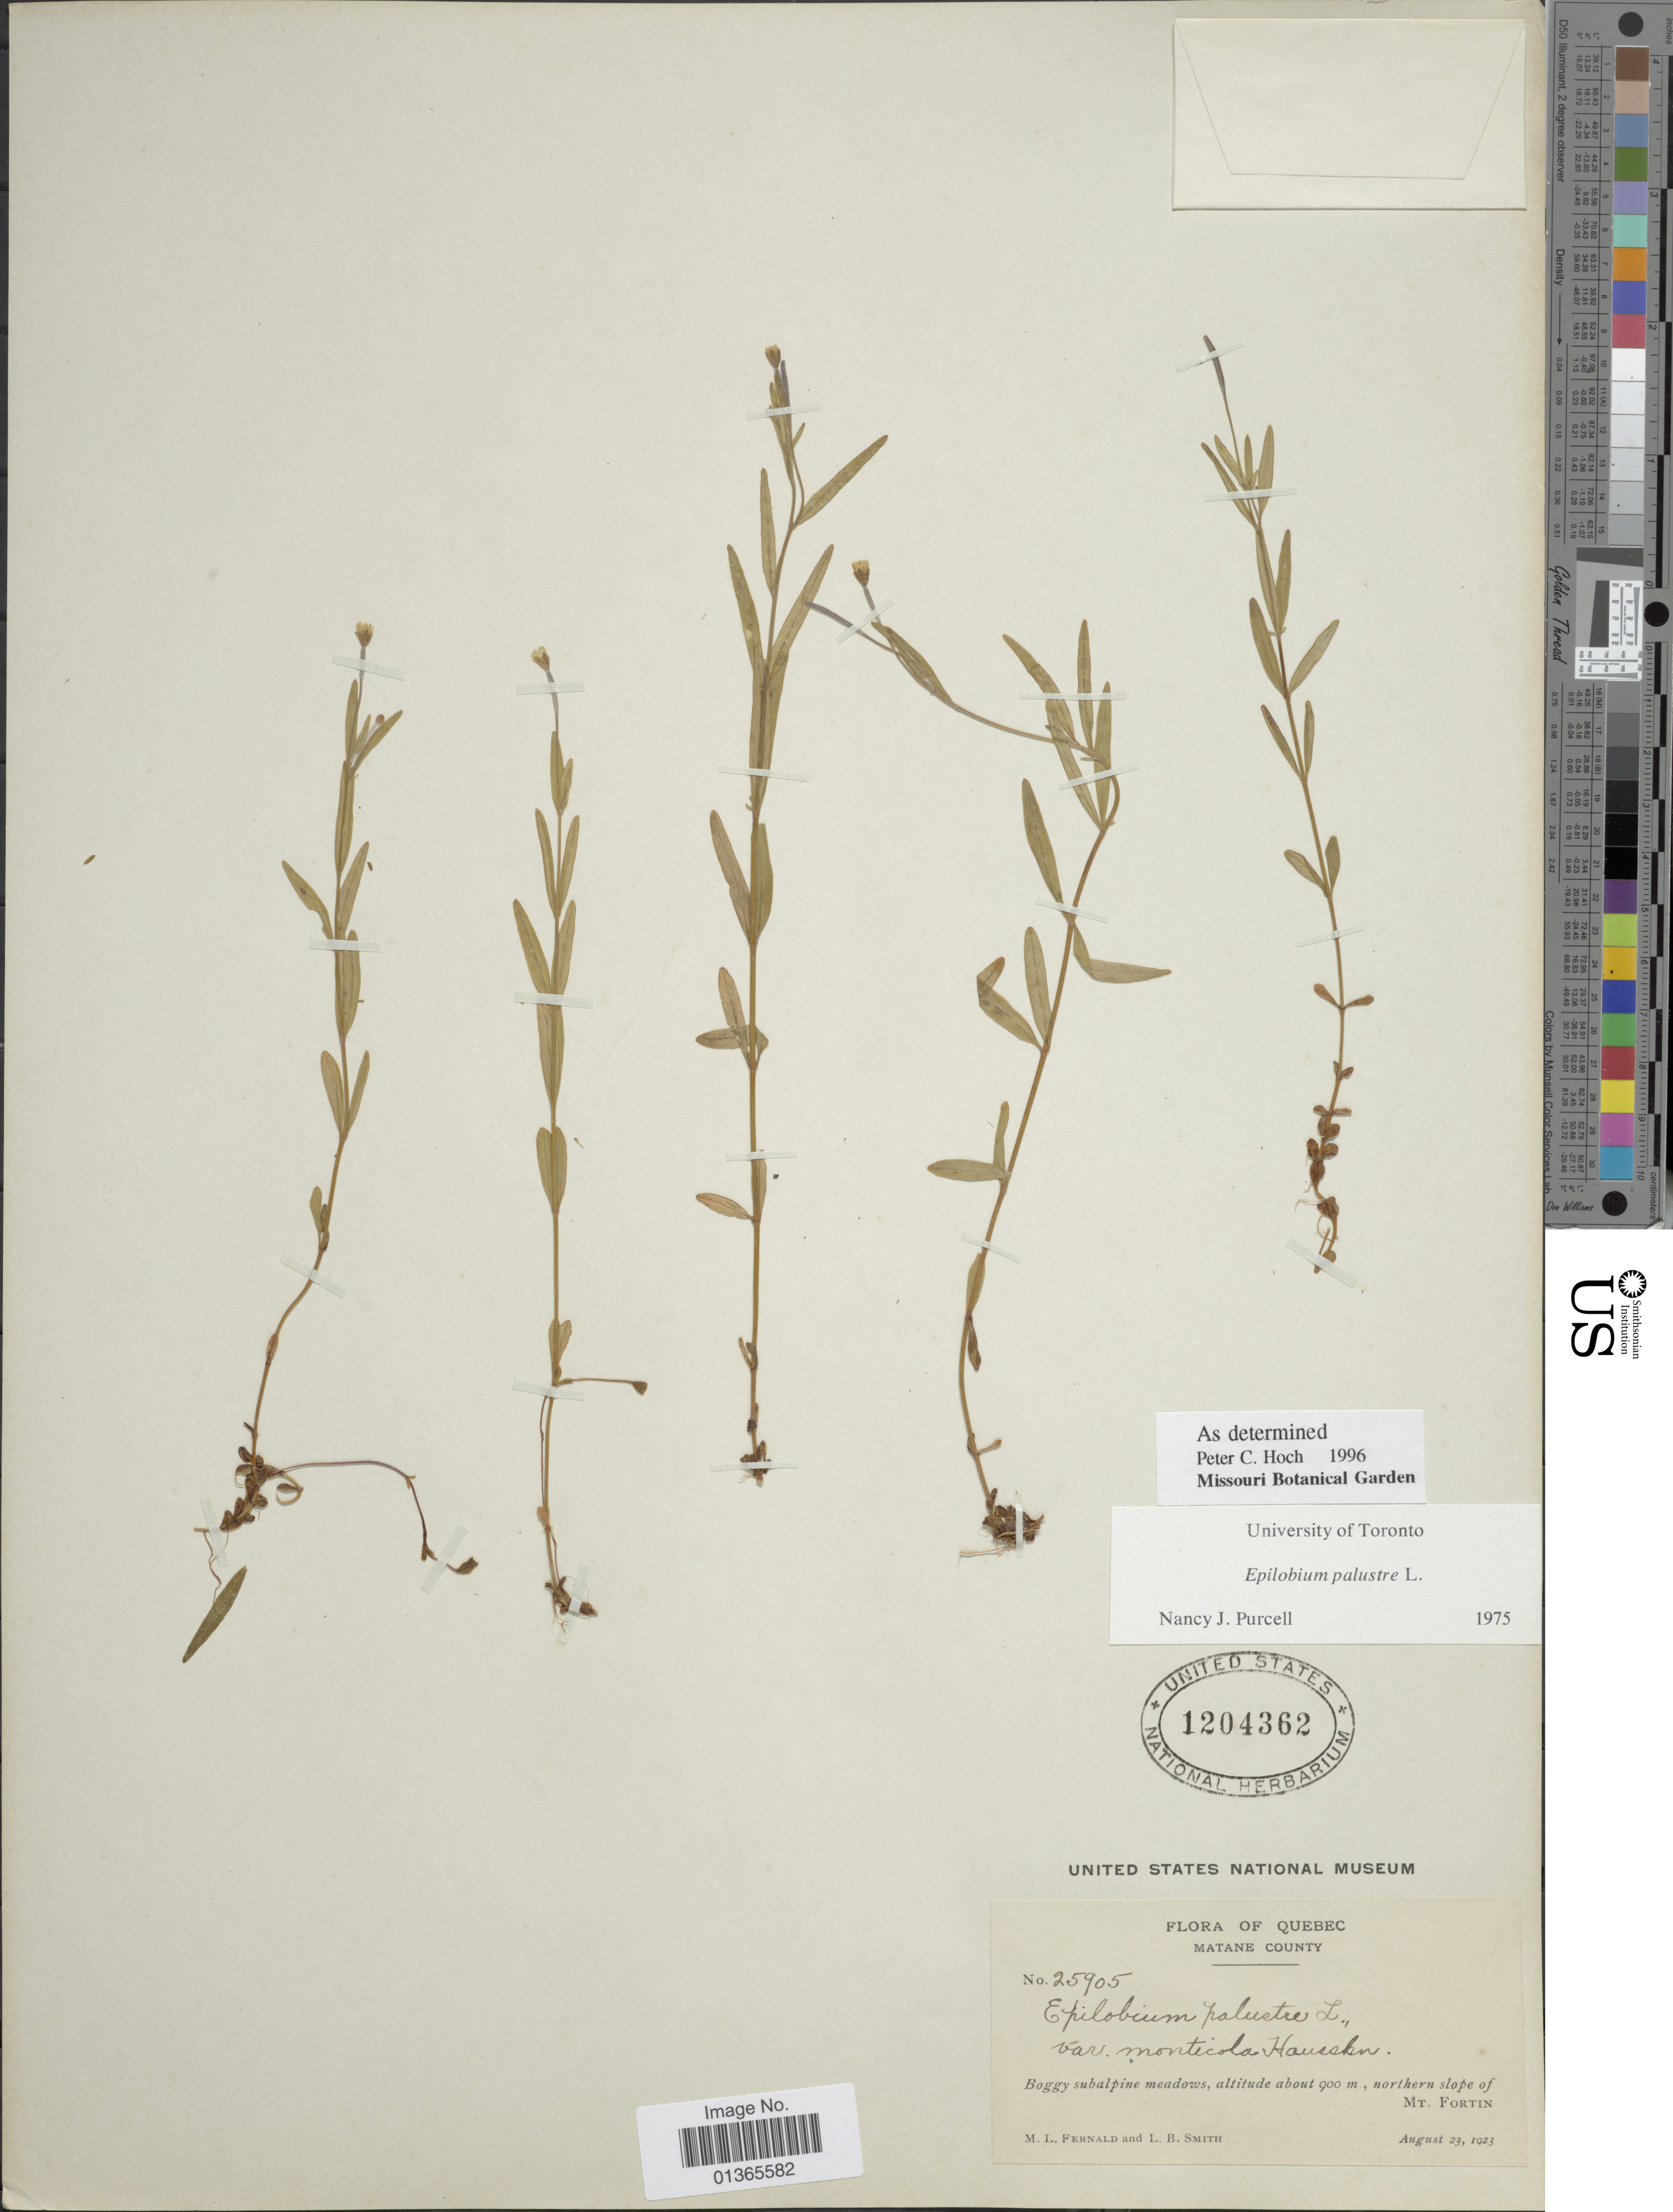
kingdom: Plantae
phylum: Tracheophyta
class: Magnoliopsida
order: Myrtales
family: Onagraceae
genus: Epilobium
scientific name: Epilobium palustre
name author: L.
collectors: M. L. Fernald & L. Smith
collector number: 25905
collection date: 1923-08-23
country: Canada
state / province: Quebec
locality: Matane County. Boggy subalpine meadows, northern slope of Mt. Fortin.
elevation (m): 900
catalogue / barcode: US 1204362